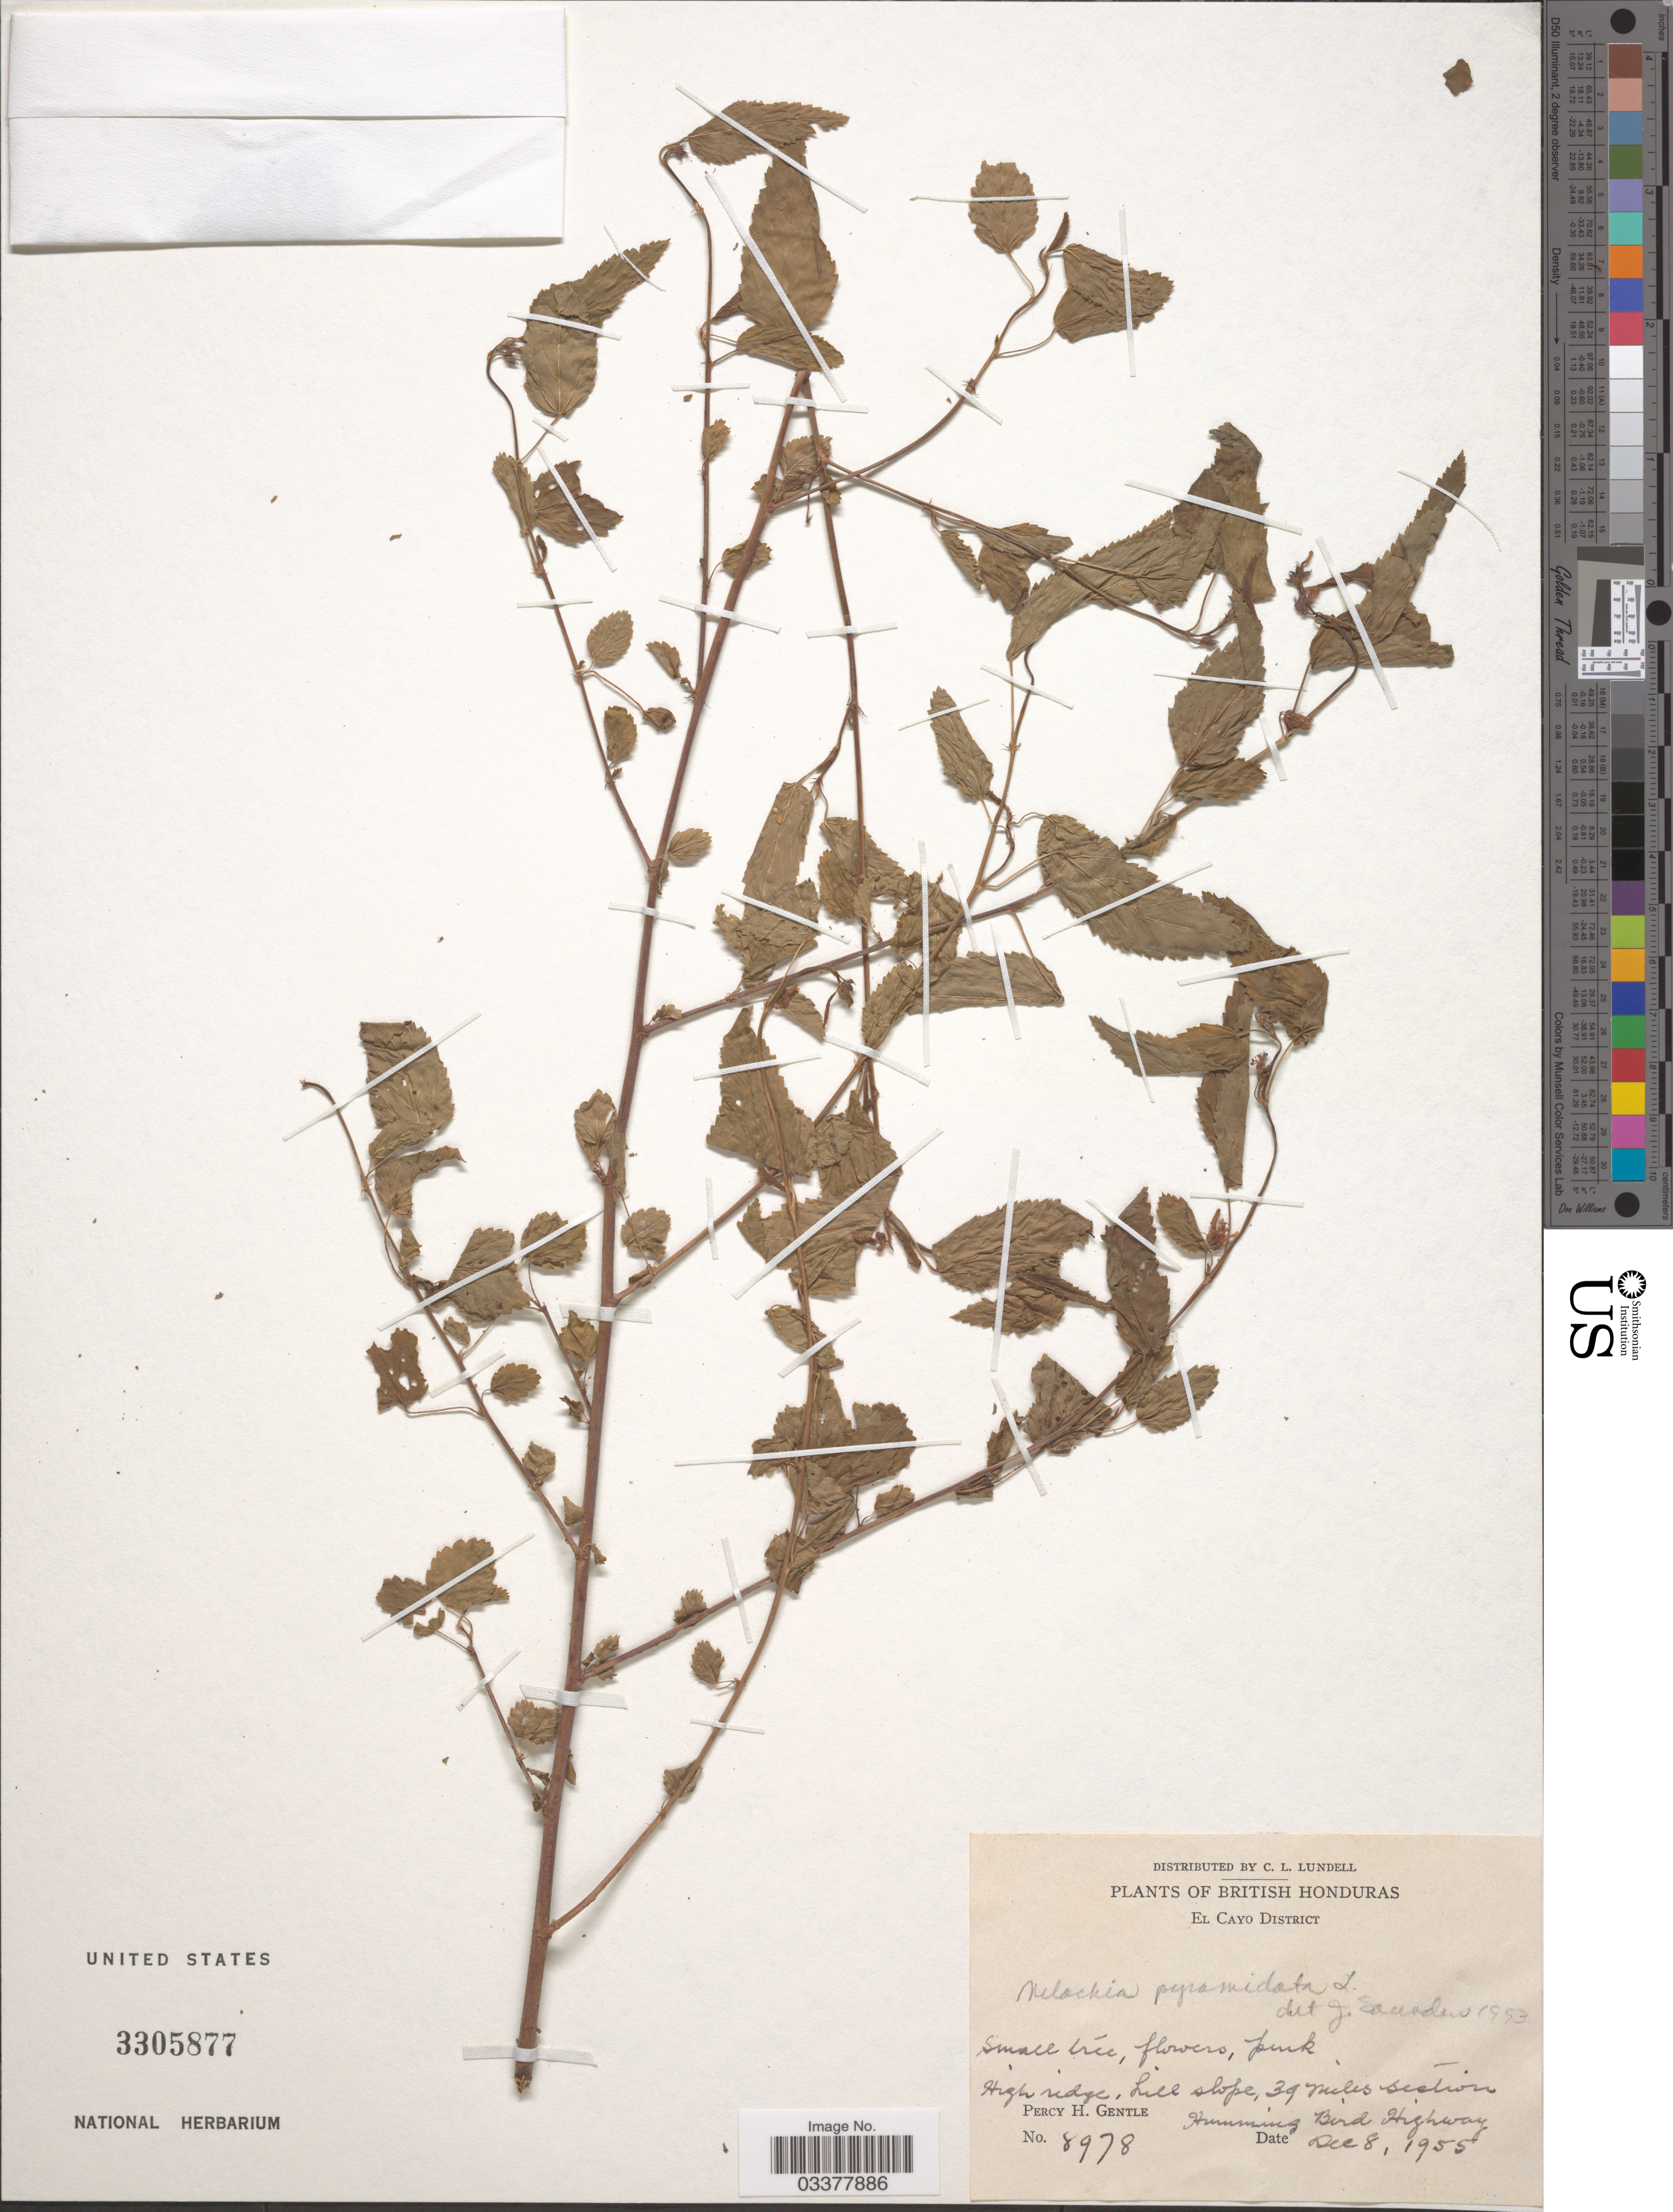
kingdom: Plantae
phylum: Tracheophyta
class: Magnoliopsida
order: Malvales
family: Malvaceae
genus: Melochia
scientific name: Melochia pyramidata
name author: L.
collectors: P. H. Gentle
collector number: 8978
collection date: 1955-12-08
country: Belize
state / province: Cayo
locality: British Honduras. El Cayo District. High ridge, hill slope, 39 miles section Humming Bird Highway.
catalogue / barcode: US 3305877